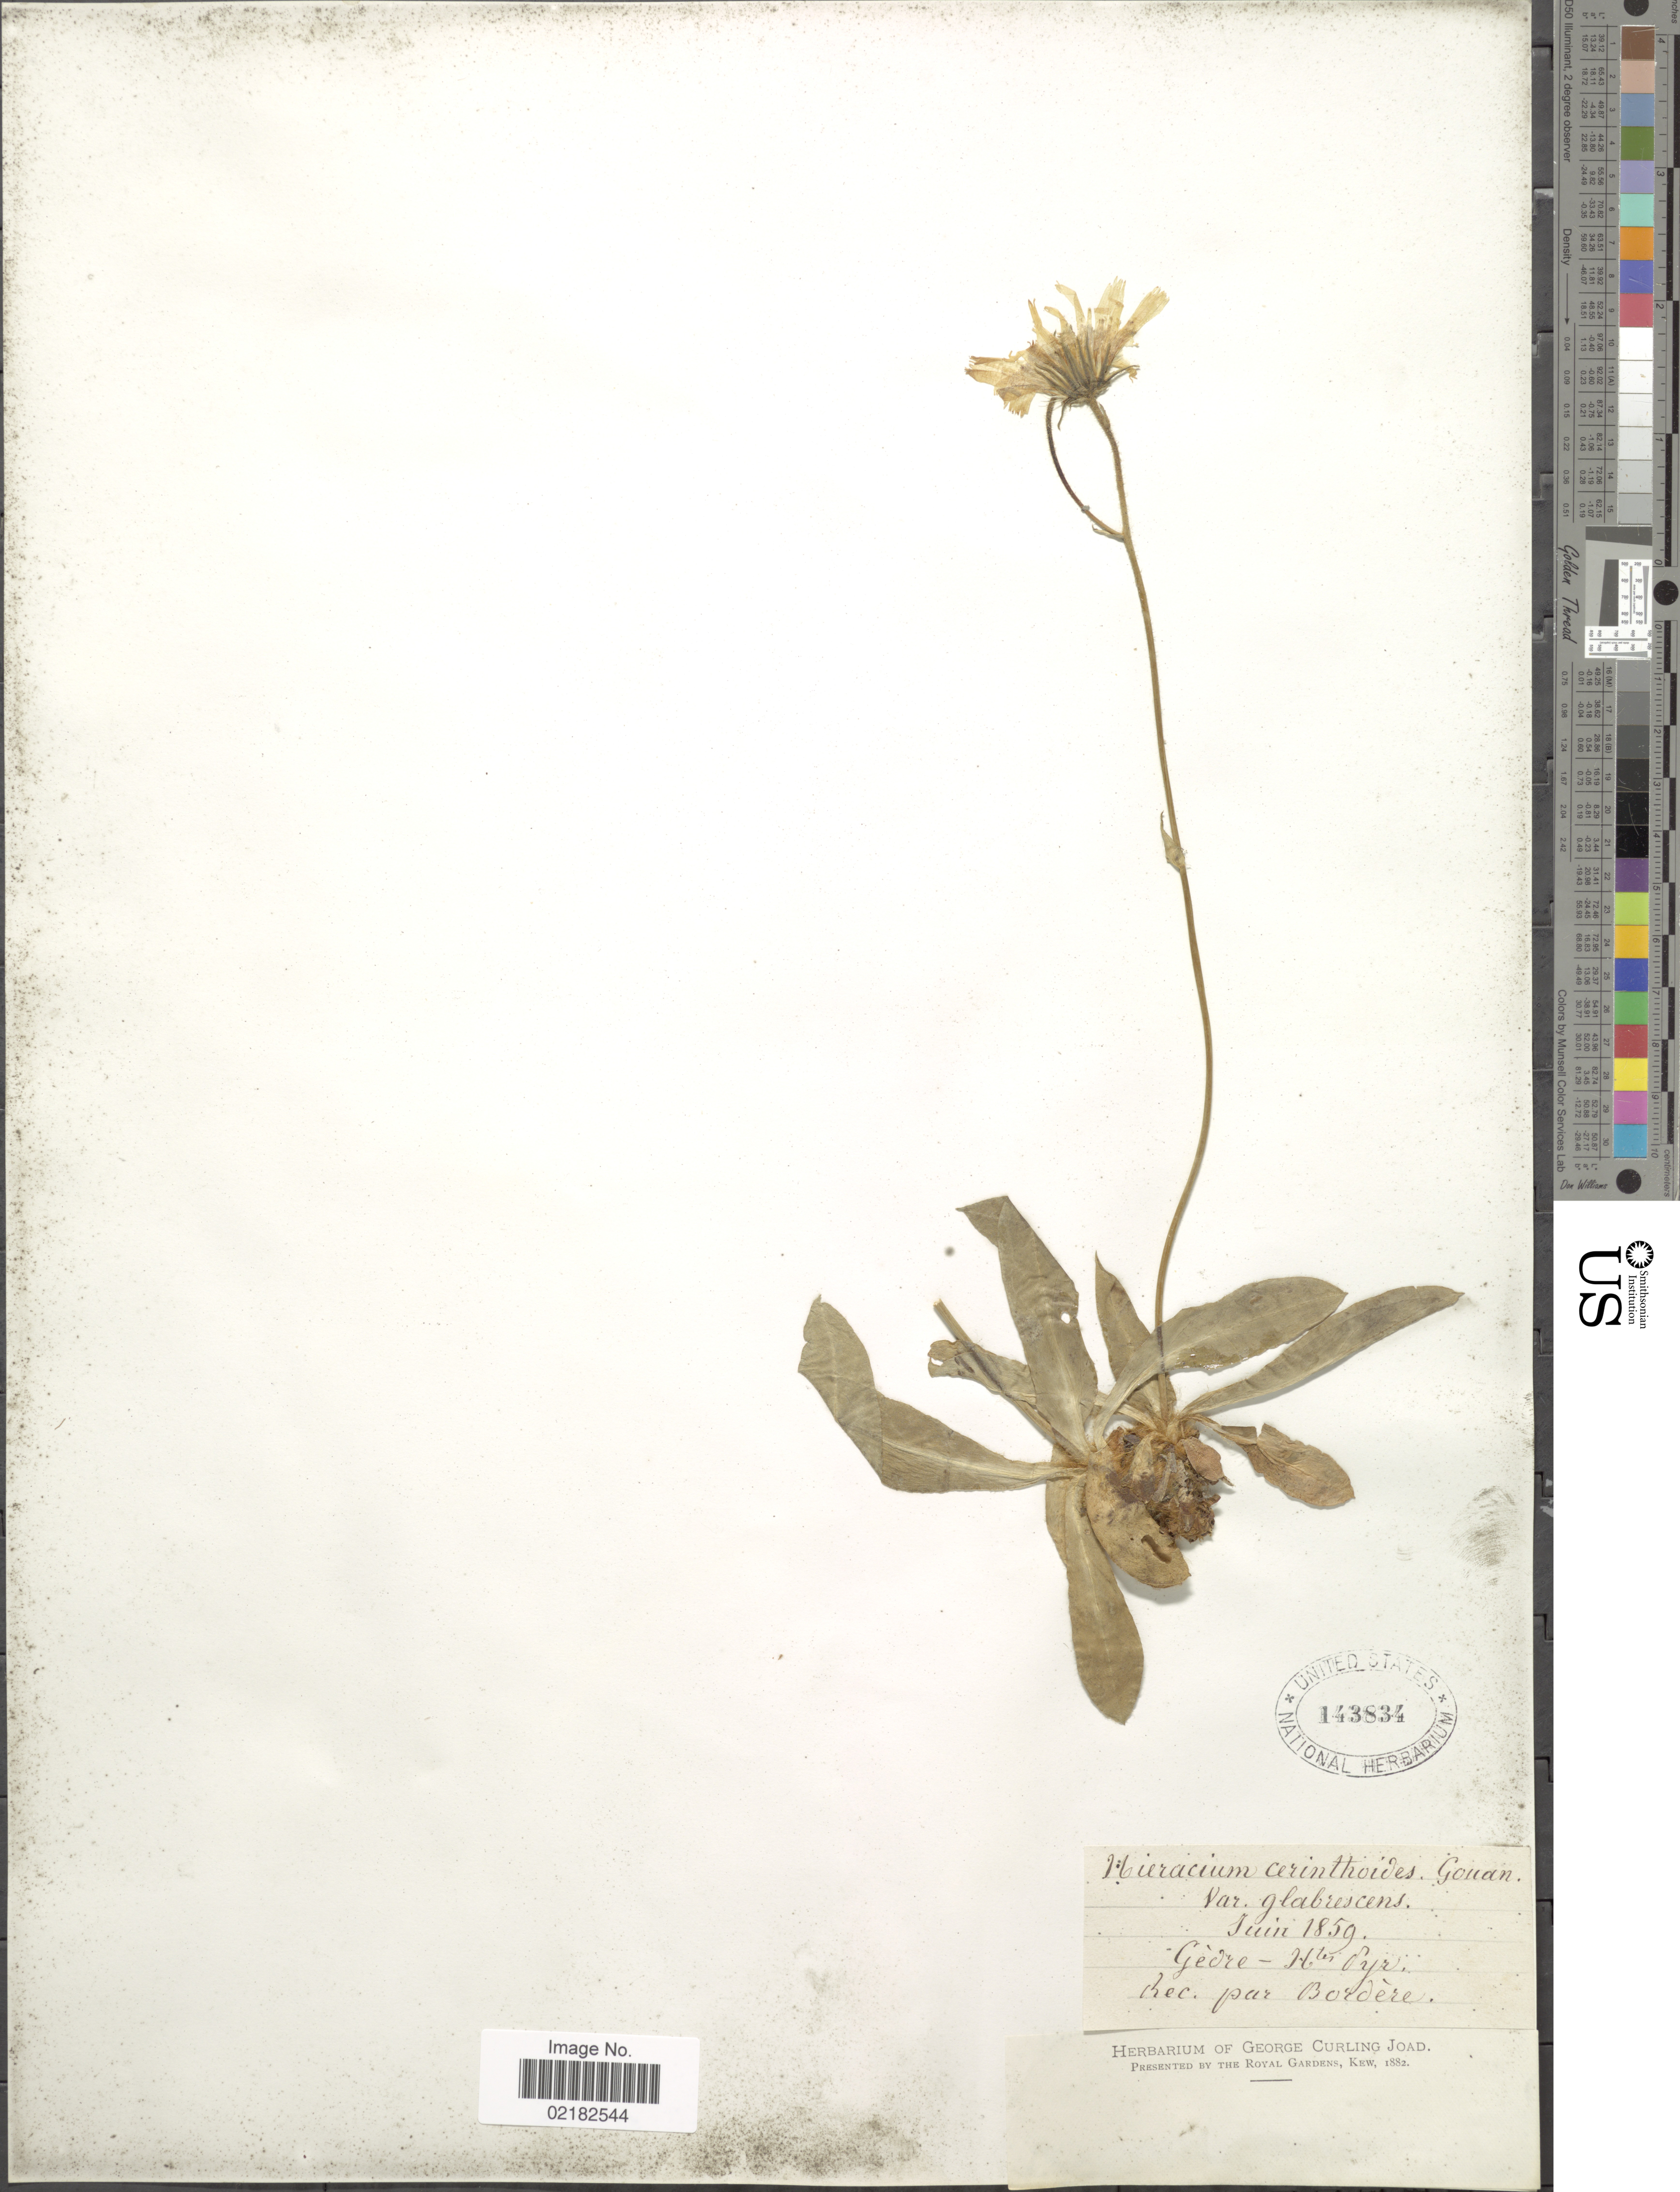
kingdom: Plantae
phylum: Tracheophyta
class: Magnoliopsida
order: Asterales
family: Asteraceae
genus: Hieracium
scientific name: Hieracium cerinthoides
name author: L.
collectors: -. Bordère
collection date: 1859-06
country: France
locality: Gedre, Htes Pyr.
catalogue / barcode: US 143834